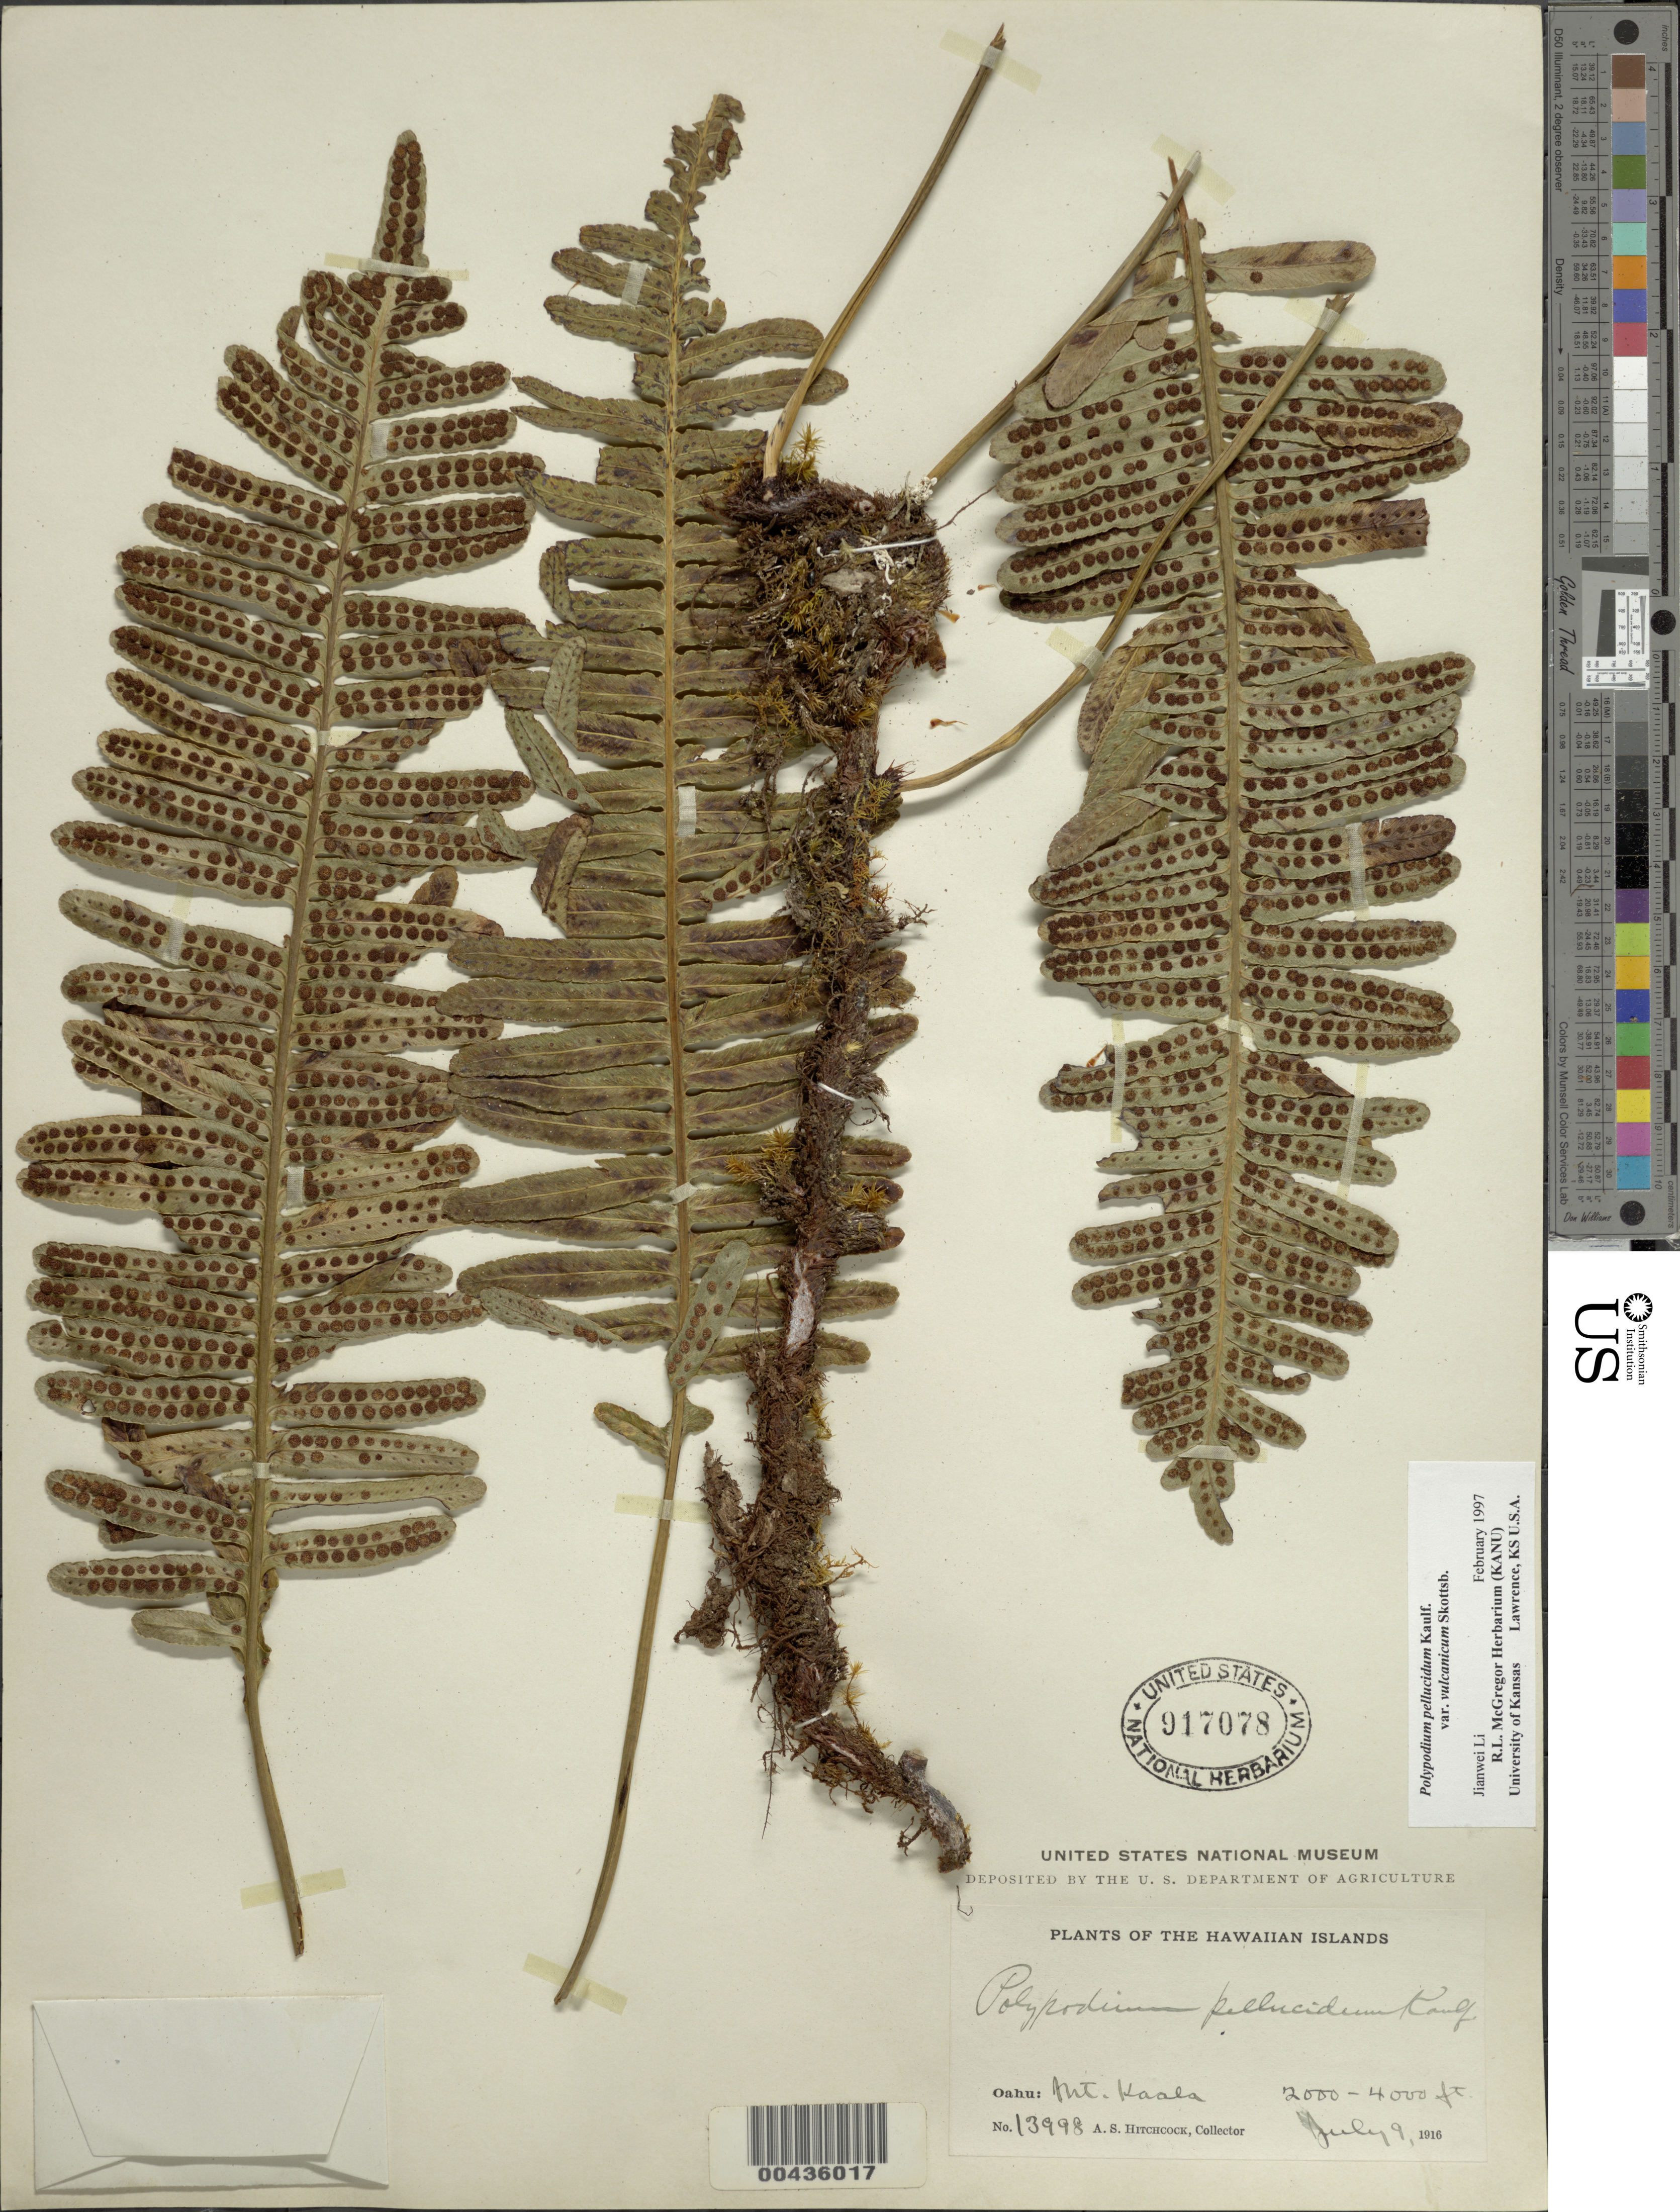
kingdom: Plantae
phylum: Tracheophyta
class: Polypodiopsida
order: Polypodiales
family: Polypodiaceae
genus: Polypodium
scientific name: Polypodium pellucidum var. vulcanicum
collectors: A. S. Hitchcock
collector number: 13998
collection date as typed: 9 Jul 1916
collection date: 1916-07-09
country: United States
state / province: Hawaii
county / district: Honolulu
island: Oahu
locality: Mt. Kaala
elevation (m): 610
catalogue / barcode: US 917078